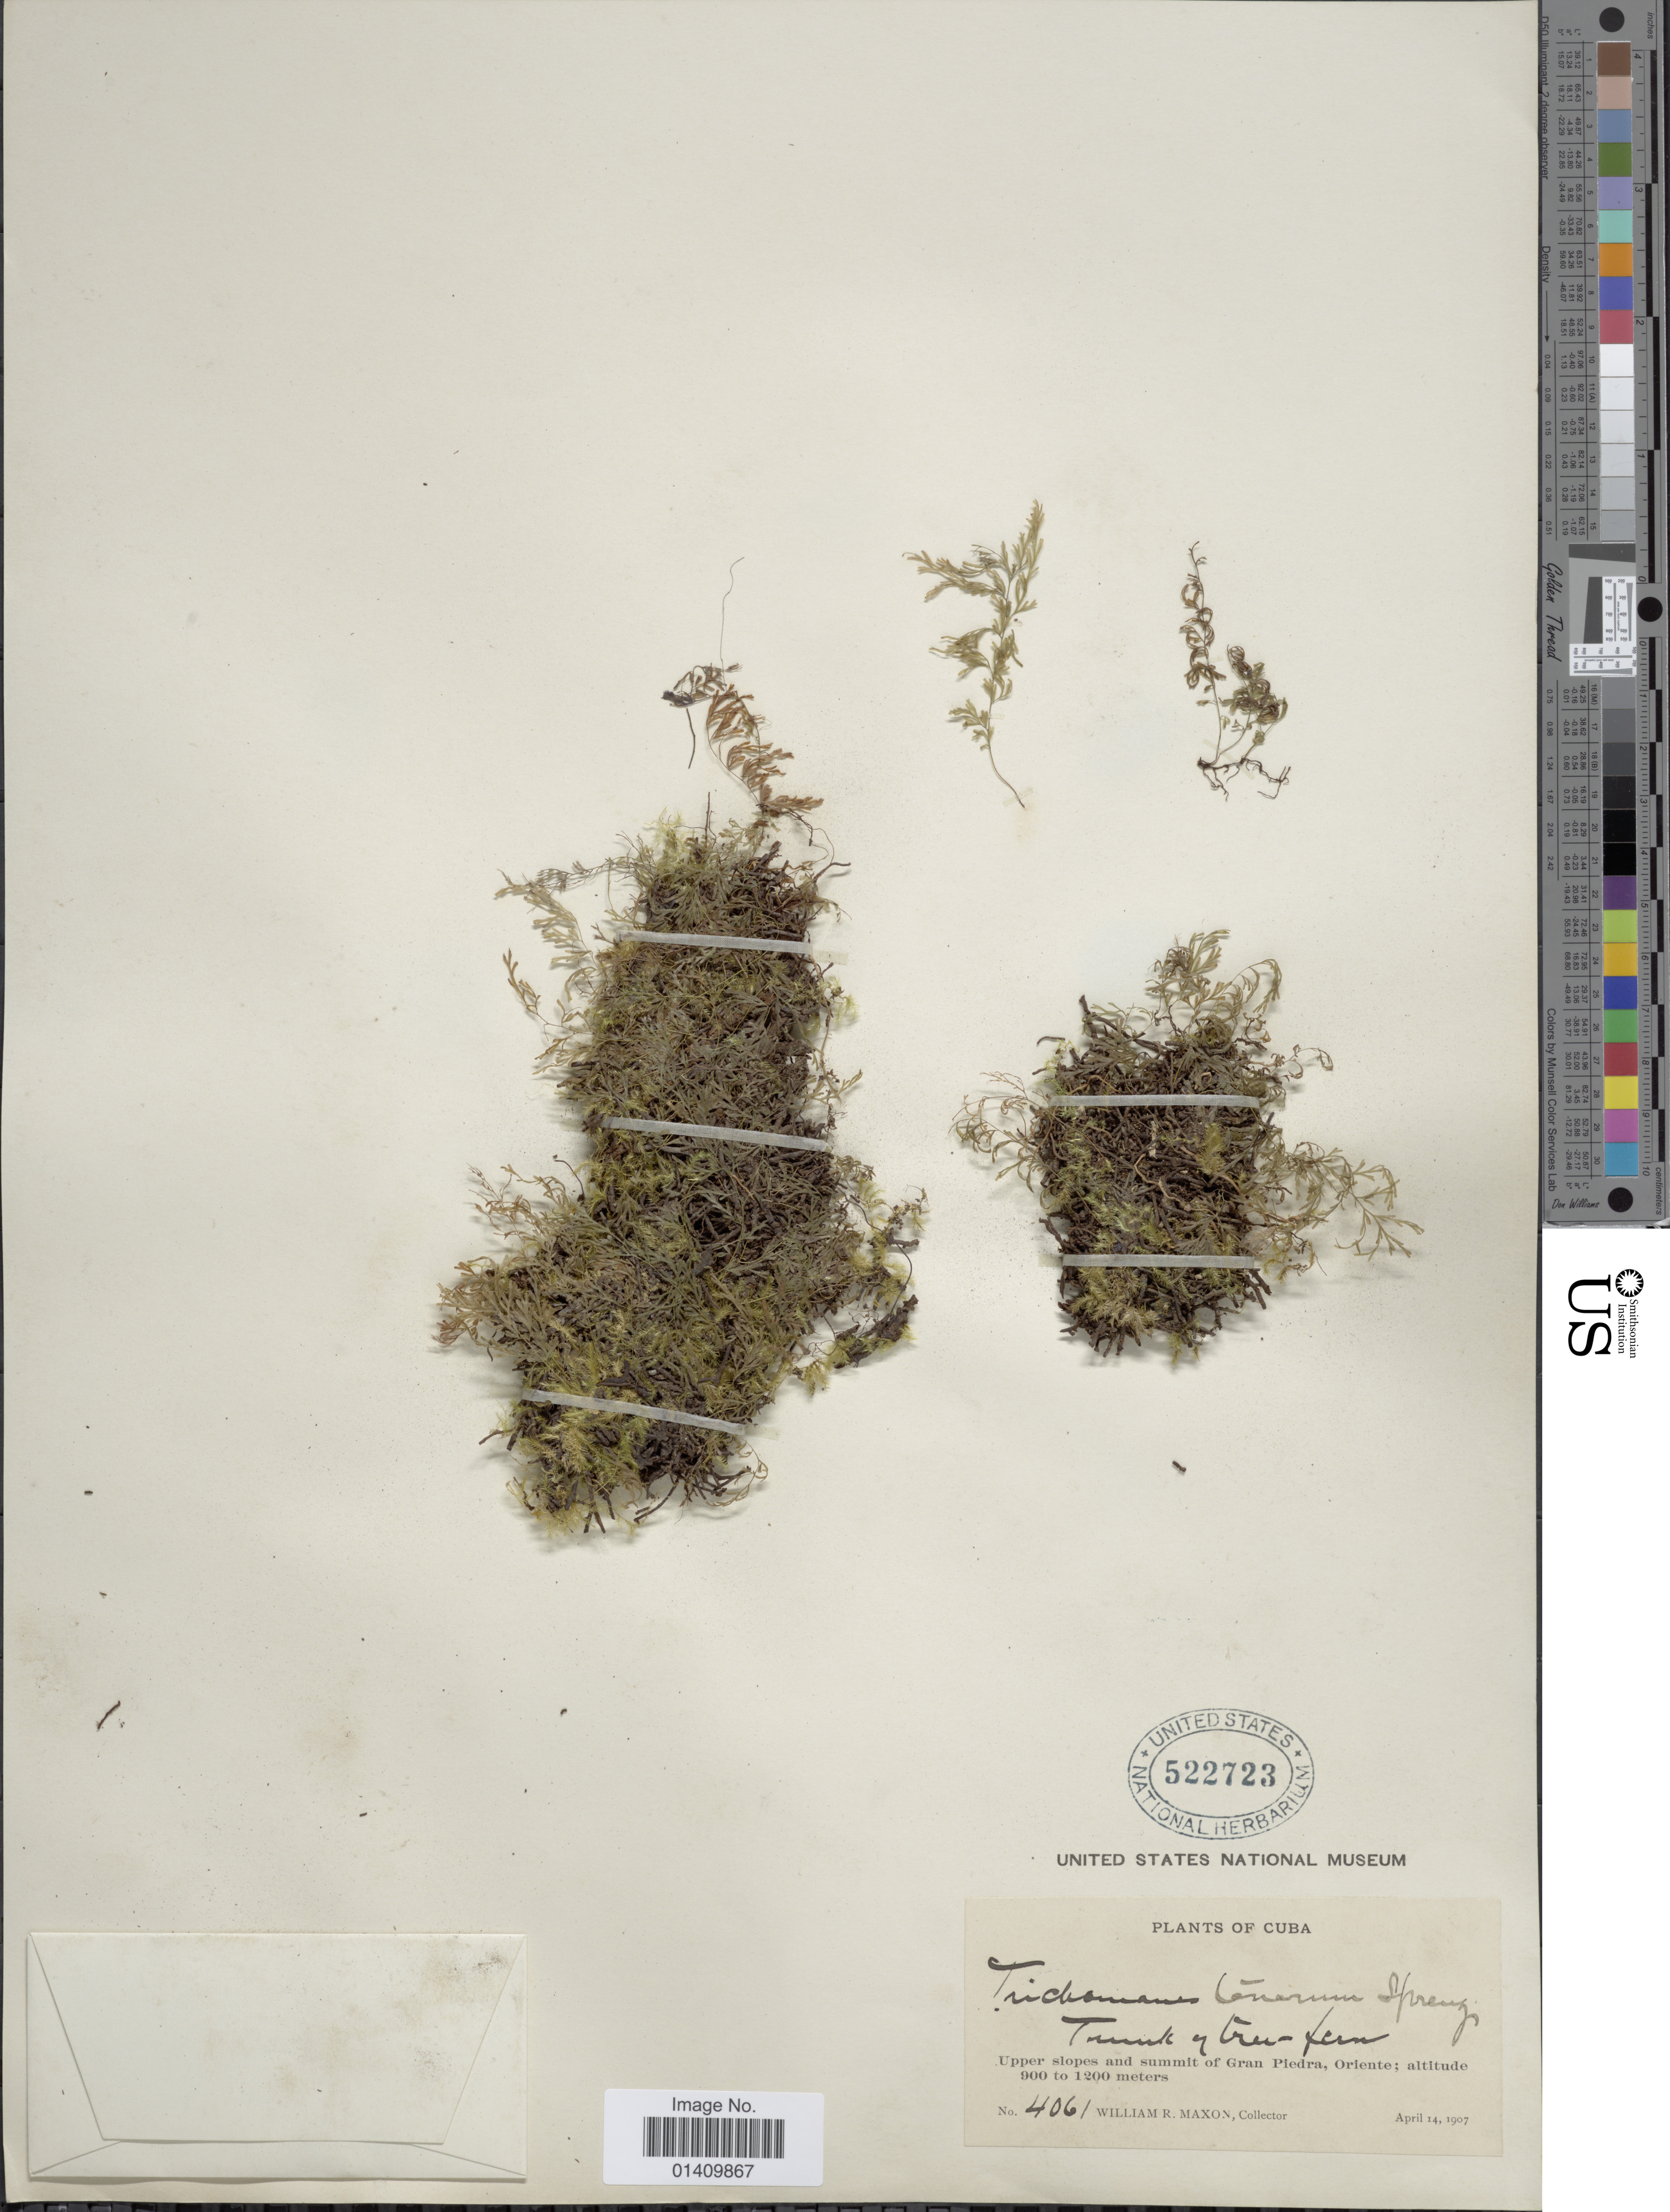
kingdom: Plantae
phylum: Tracheophyta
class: Polypodiopsida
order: Hymenophyllales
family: Hymenophyllaceae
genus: Polyphlebium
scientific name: Polyphlebium angustatum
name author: (Carmich.) Ebihara & Dubuisson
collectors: W. R. Maxon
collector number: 4061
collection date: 1907-04-14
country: Cuba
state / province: Oriente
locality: Upper slopes and summit of Gran Piedra, Oriente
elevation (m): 900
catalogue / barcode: US 522723